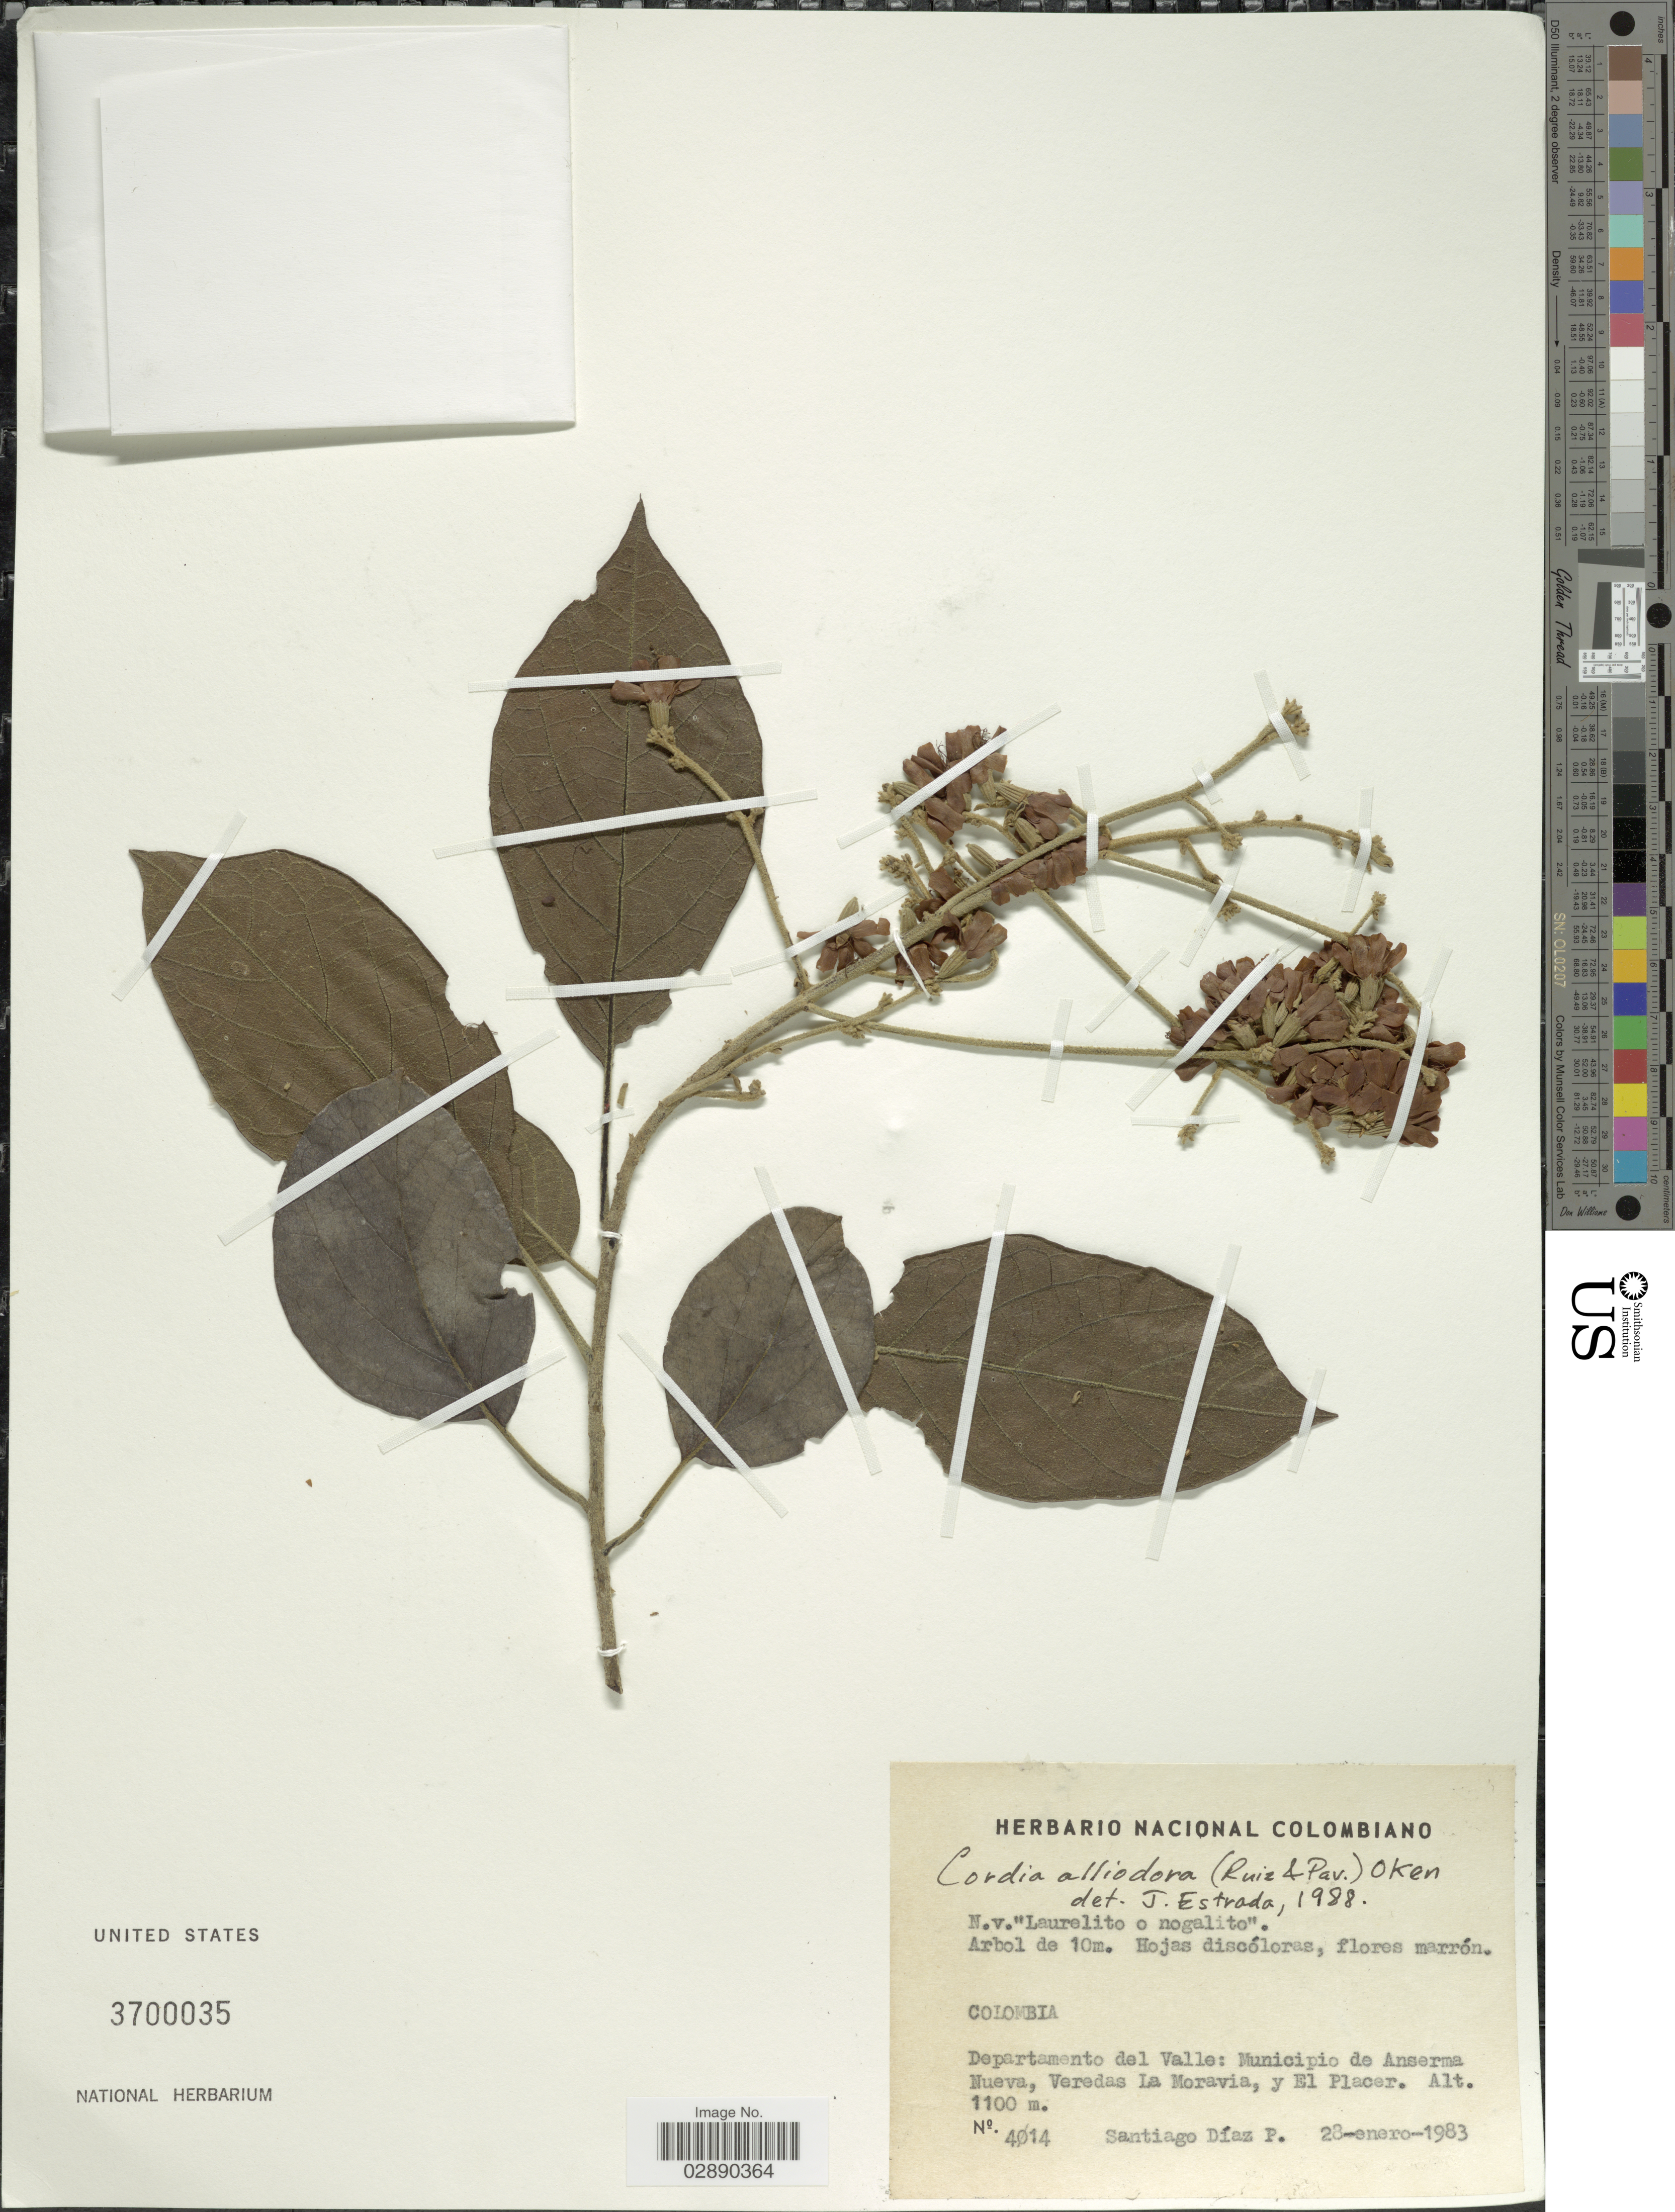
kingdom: Plantae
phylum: Tracheophyta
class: Magnoliopsida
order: Boraginales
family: Cordiaceae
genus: Cordia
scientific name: Cordia alliodora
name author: (Ruiz & Pav.) Oken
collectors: S. Diaz P.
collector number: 414*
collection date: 1983-01-28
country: Colombia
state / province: Valle del Cauca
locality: Departamento del Valle: Municipio de Anserma Nueva, Veredas La Moravia, y El Placer.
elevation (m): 1100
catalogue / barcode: US 3700035